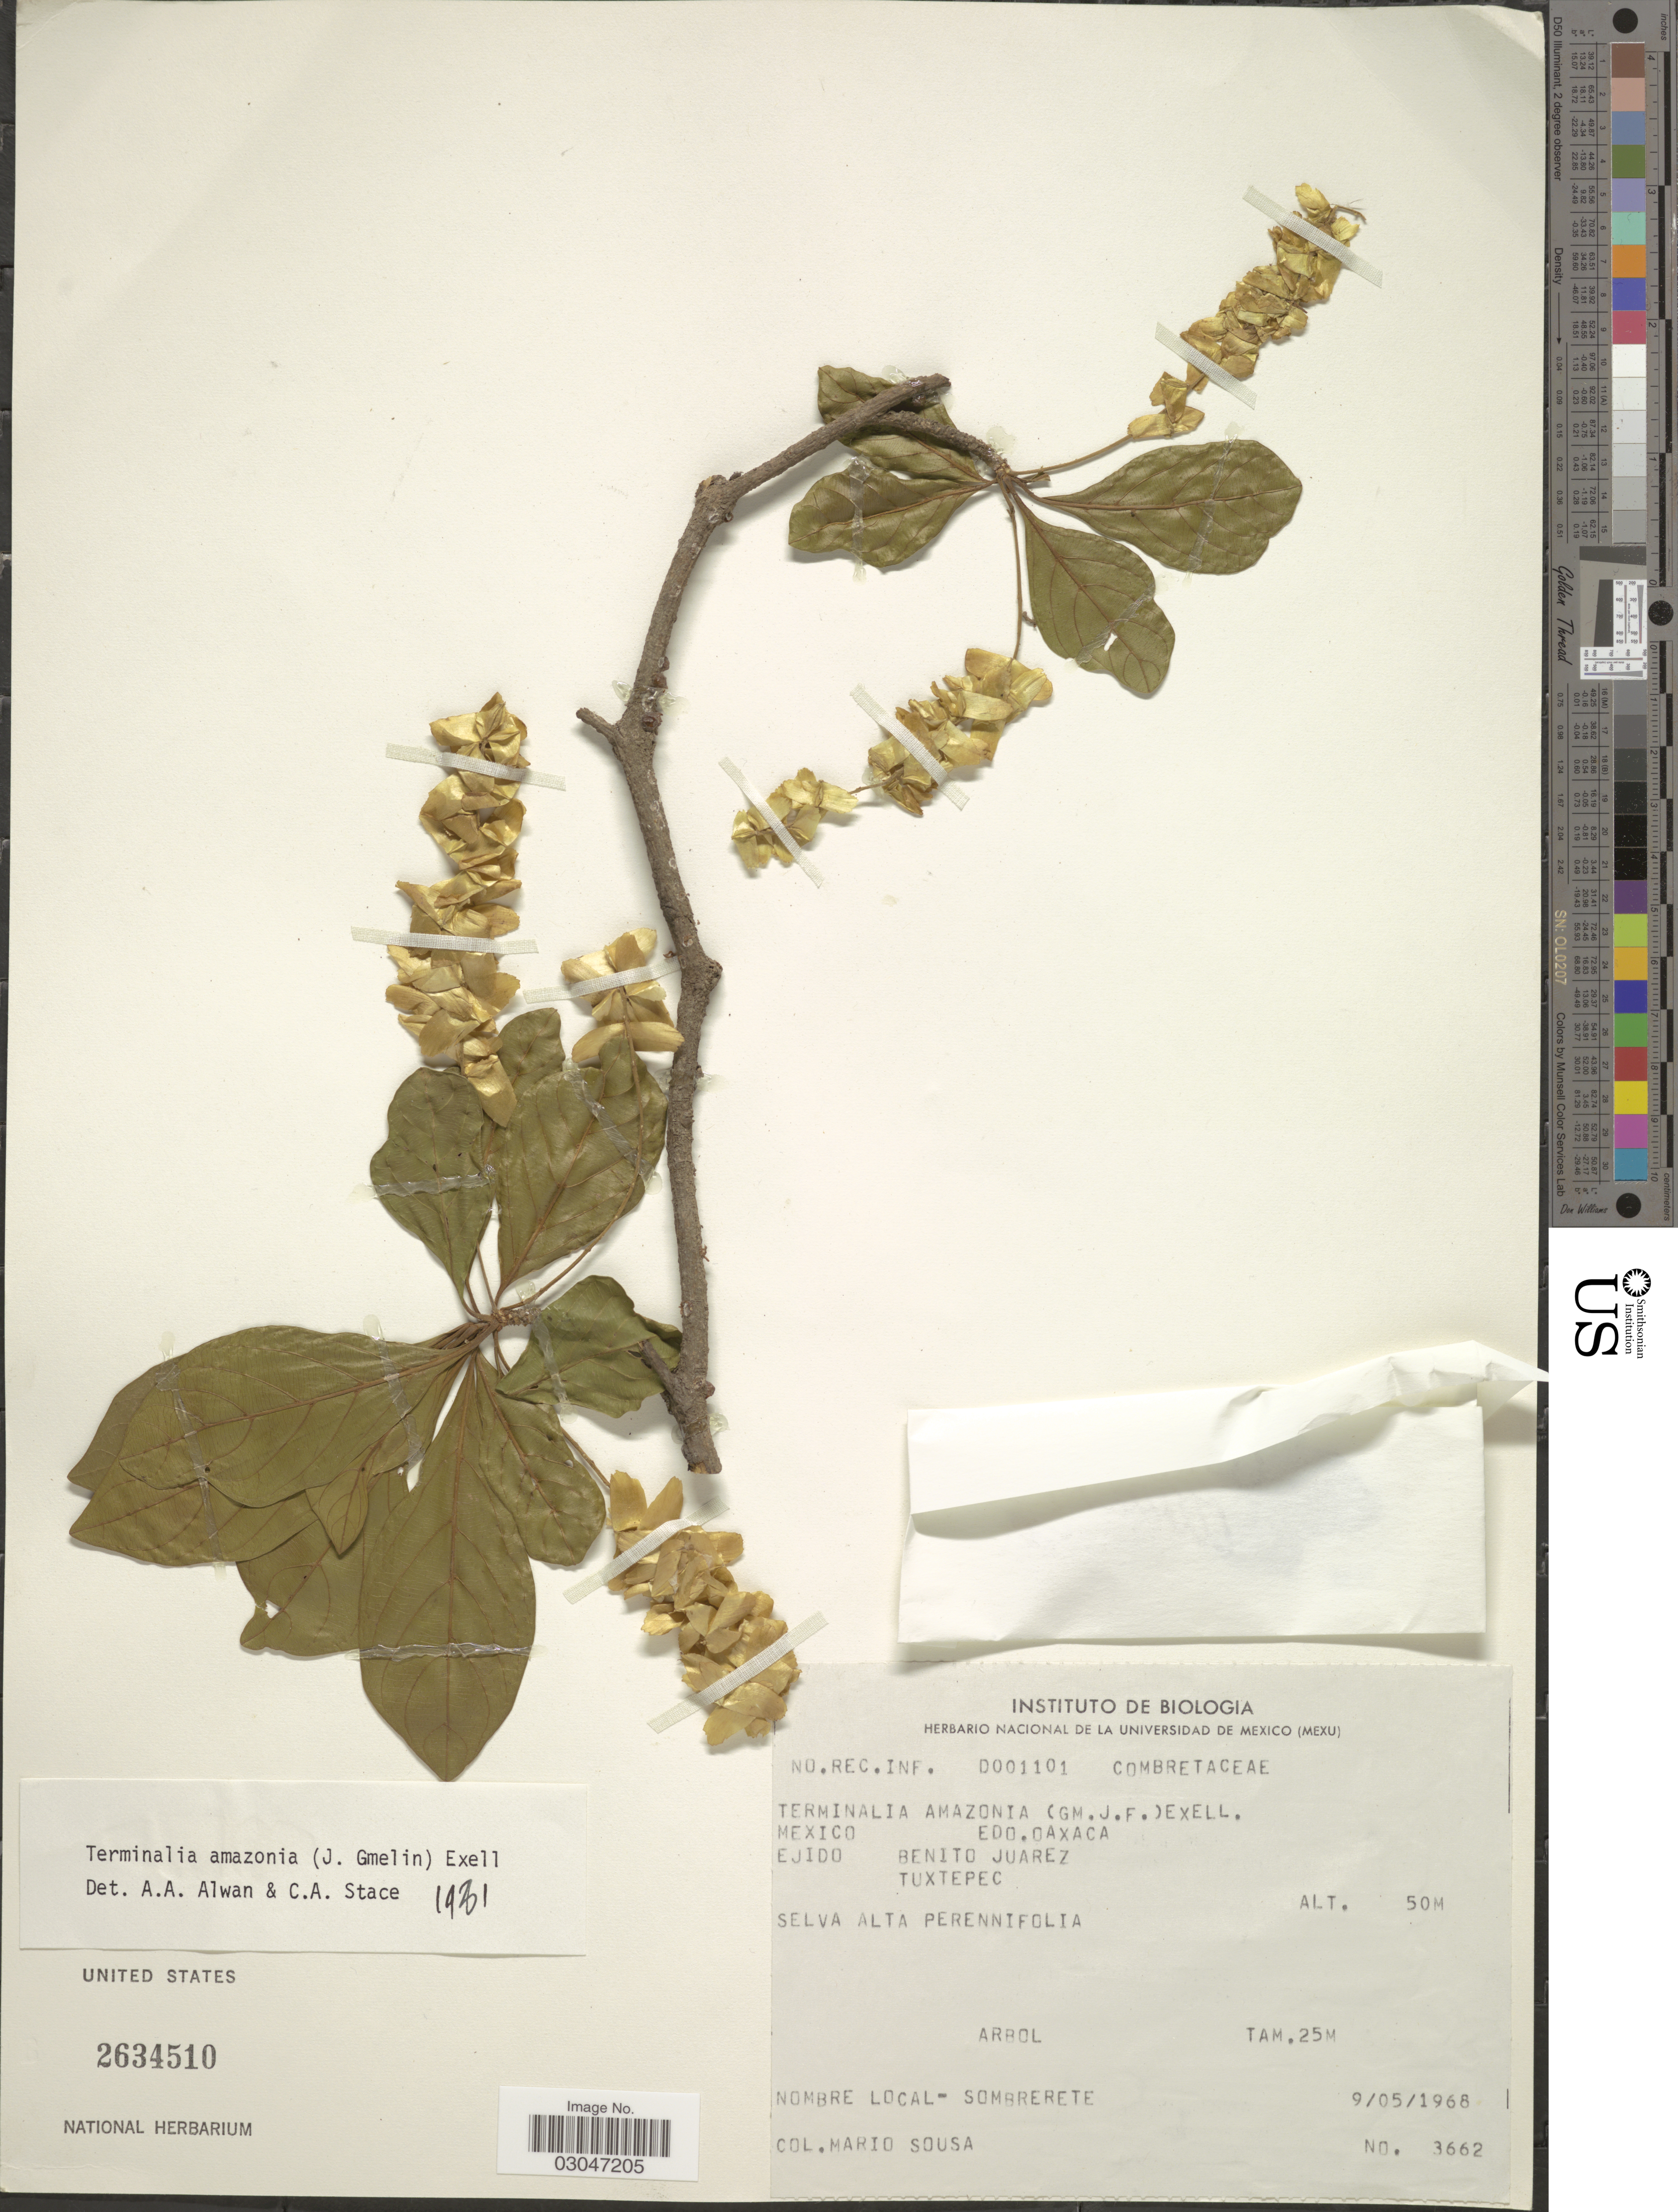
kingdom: Plantae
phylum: Tracheophyta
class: Magnoliopsida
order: Myrtales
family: Combretaceae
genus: Terminalia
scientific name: Terminalia amazonia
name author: (J.F. Gmel.) Exell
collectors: M. Sousa S.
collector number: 3662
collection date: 1968-05-09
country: Mexico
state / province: Oaxaca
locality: Ejido Benito Juarez, Tuxtepec.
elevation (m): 50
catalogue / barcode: US 2634510